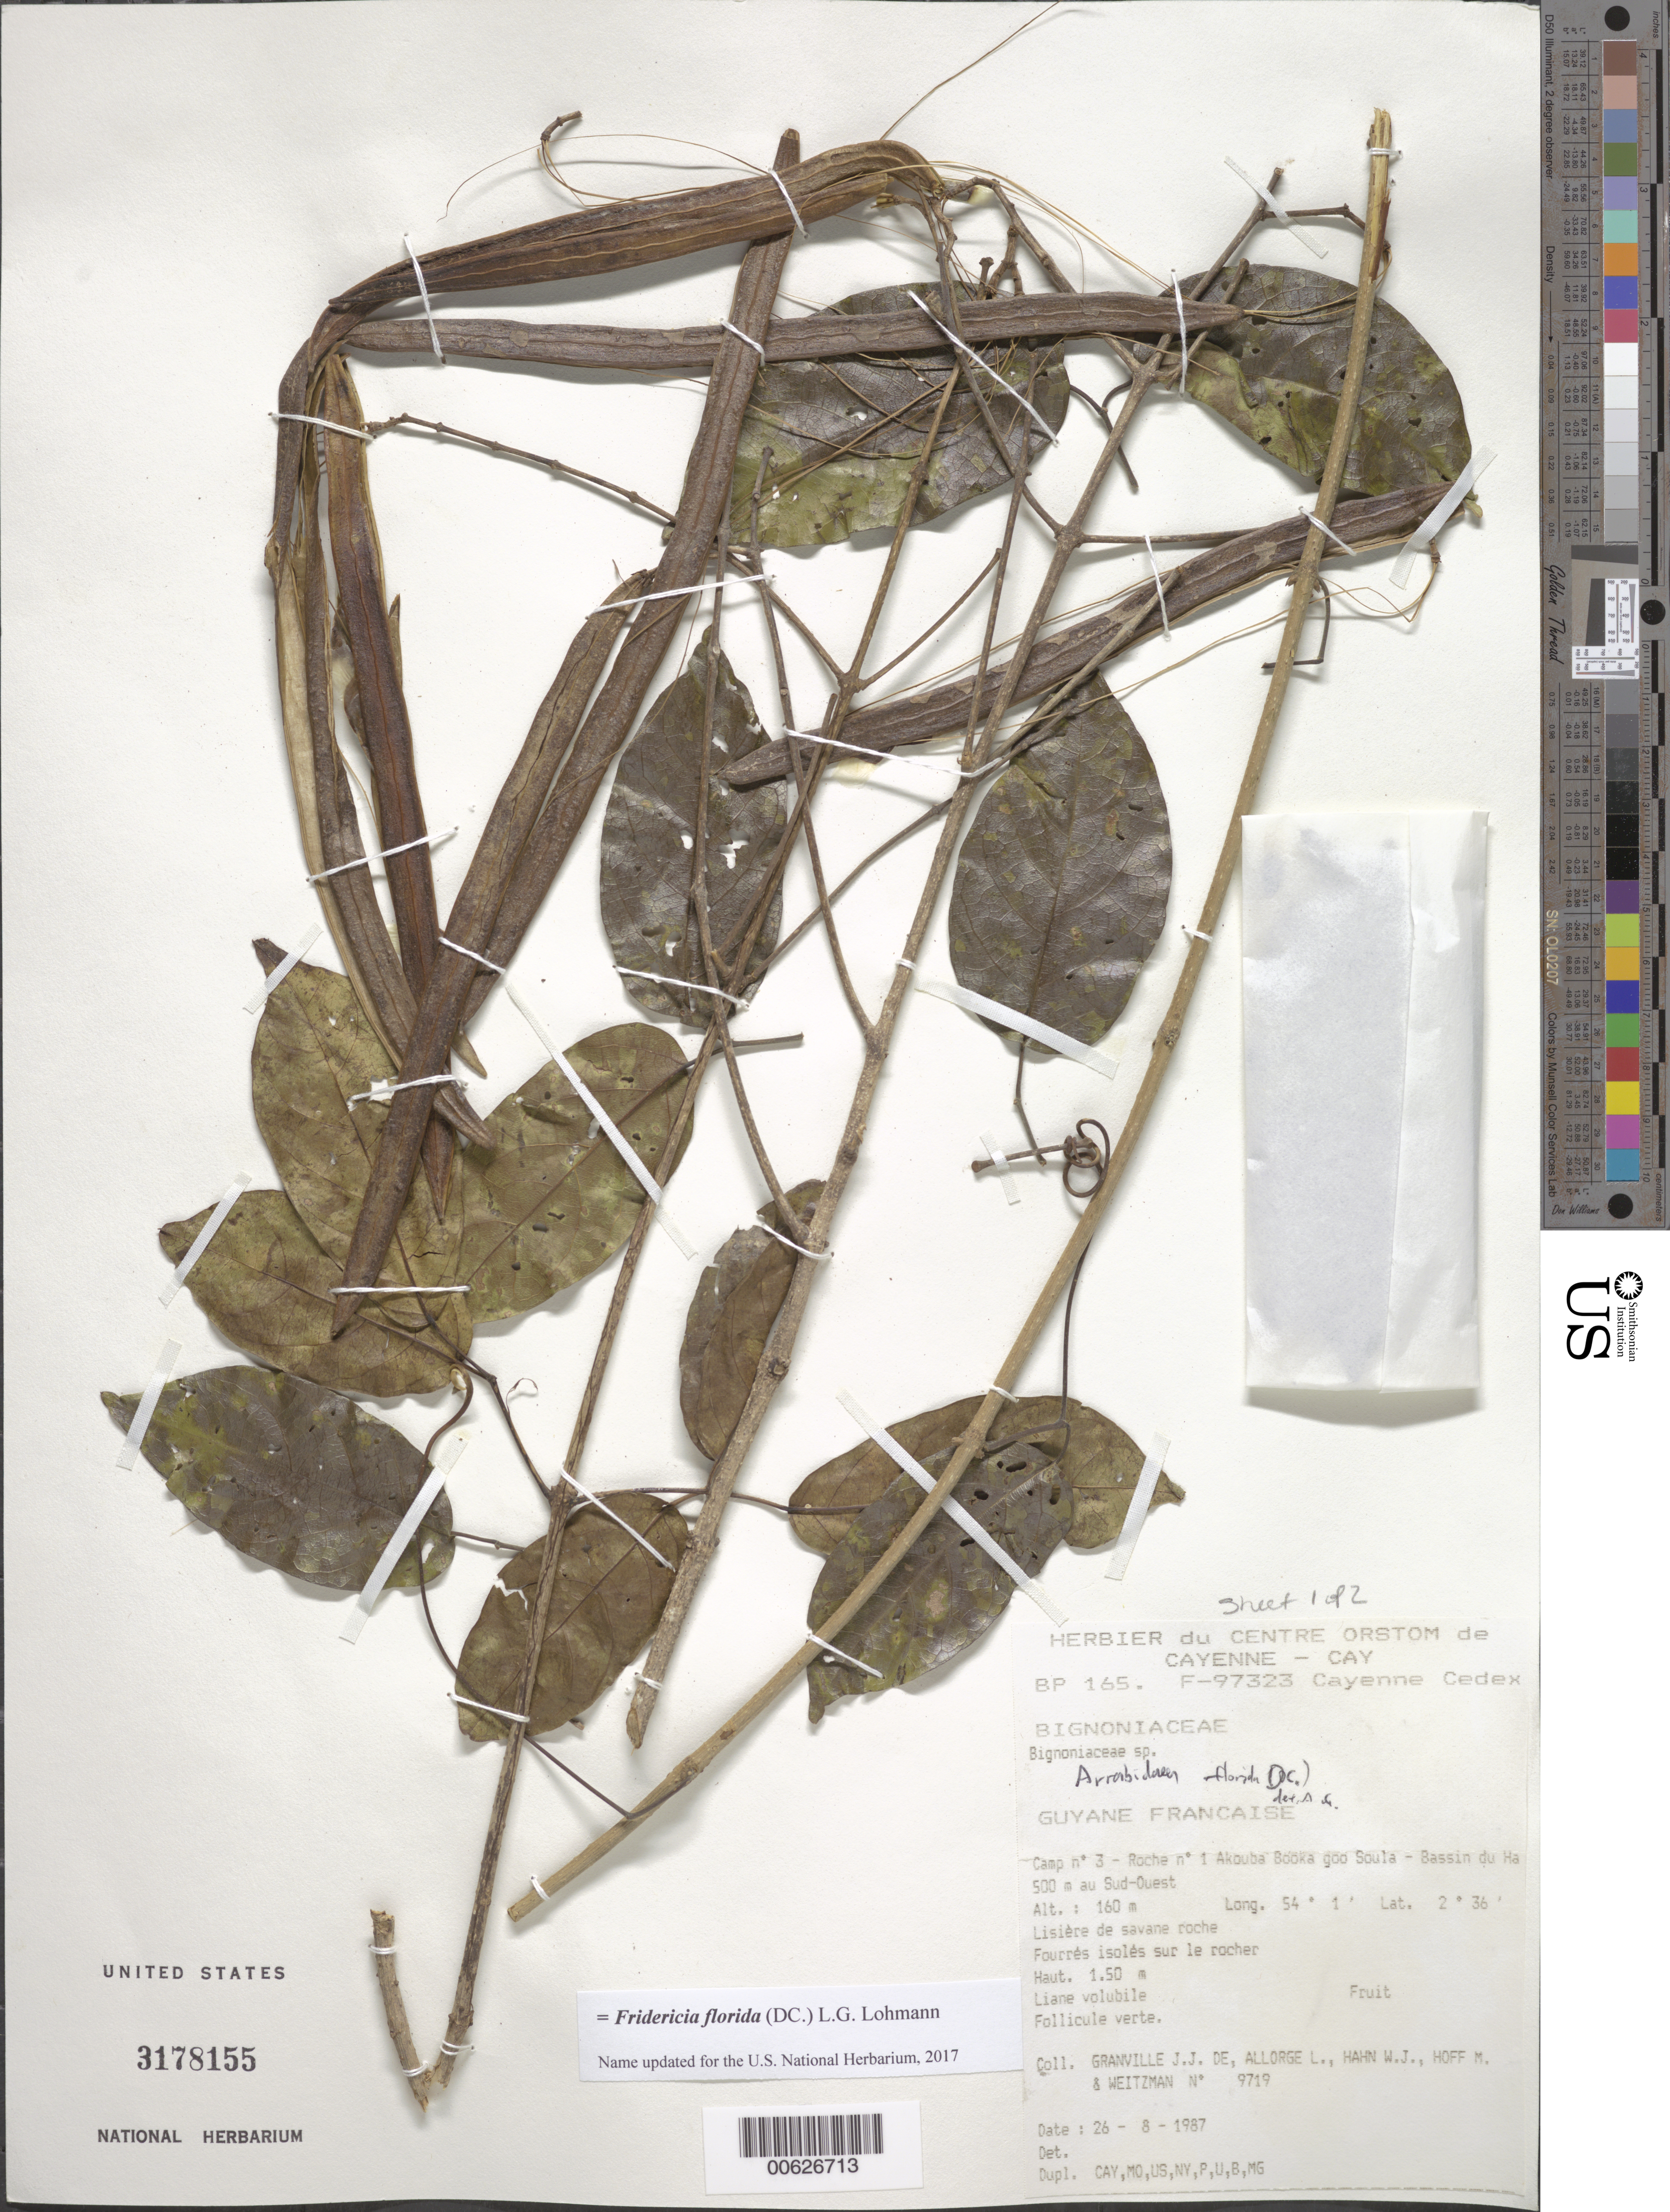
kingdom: Plantae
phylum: Tracheophyta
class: Magnoliopsida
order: Lamiales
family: Bignoniaceae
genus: Arrabidaea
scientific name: Arrabidaea florida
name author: DC.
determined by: Gentry, A. H.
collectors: J.-J. de Granville, L. Allorge, W. J. Hahn, M. Hoff & A. L. Weitzman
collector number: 9719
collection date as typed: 26-Aug-87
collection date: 1987-08-26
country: French Guiana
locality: Akouba Booka goo Soula, Camp #3, Roche no. 1, Bassin du Haut-Marouini, 500m au Sud-Ouest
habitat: Lisiere de savane roche. Fourres isoles sur le rocher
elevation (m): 160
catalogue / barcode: US 3178155